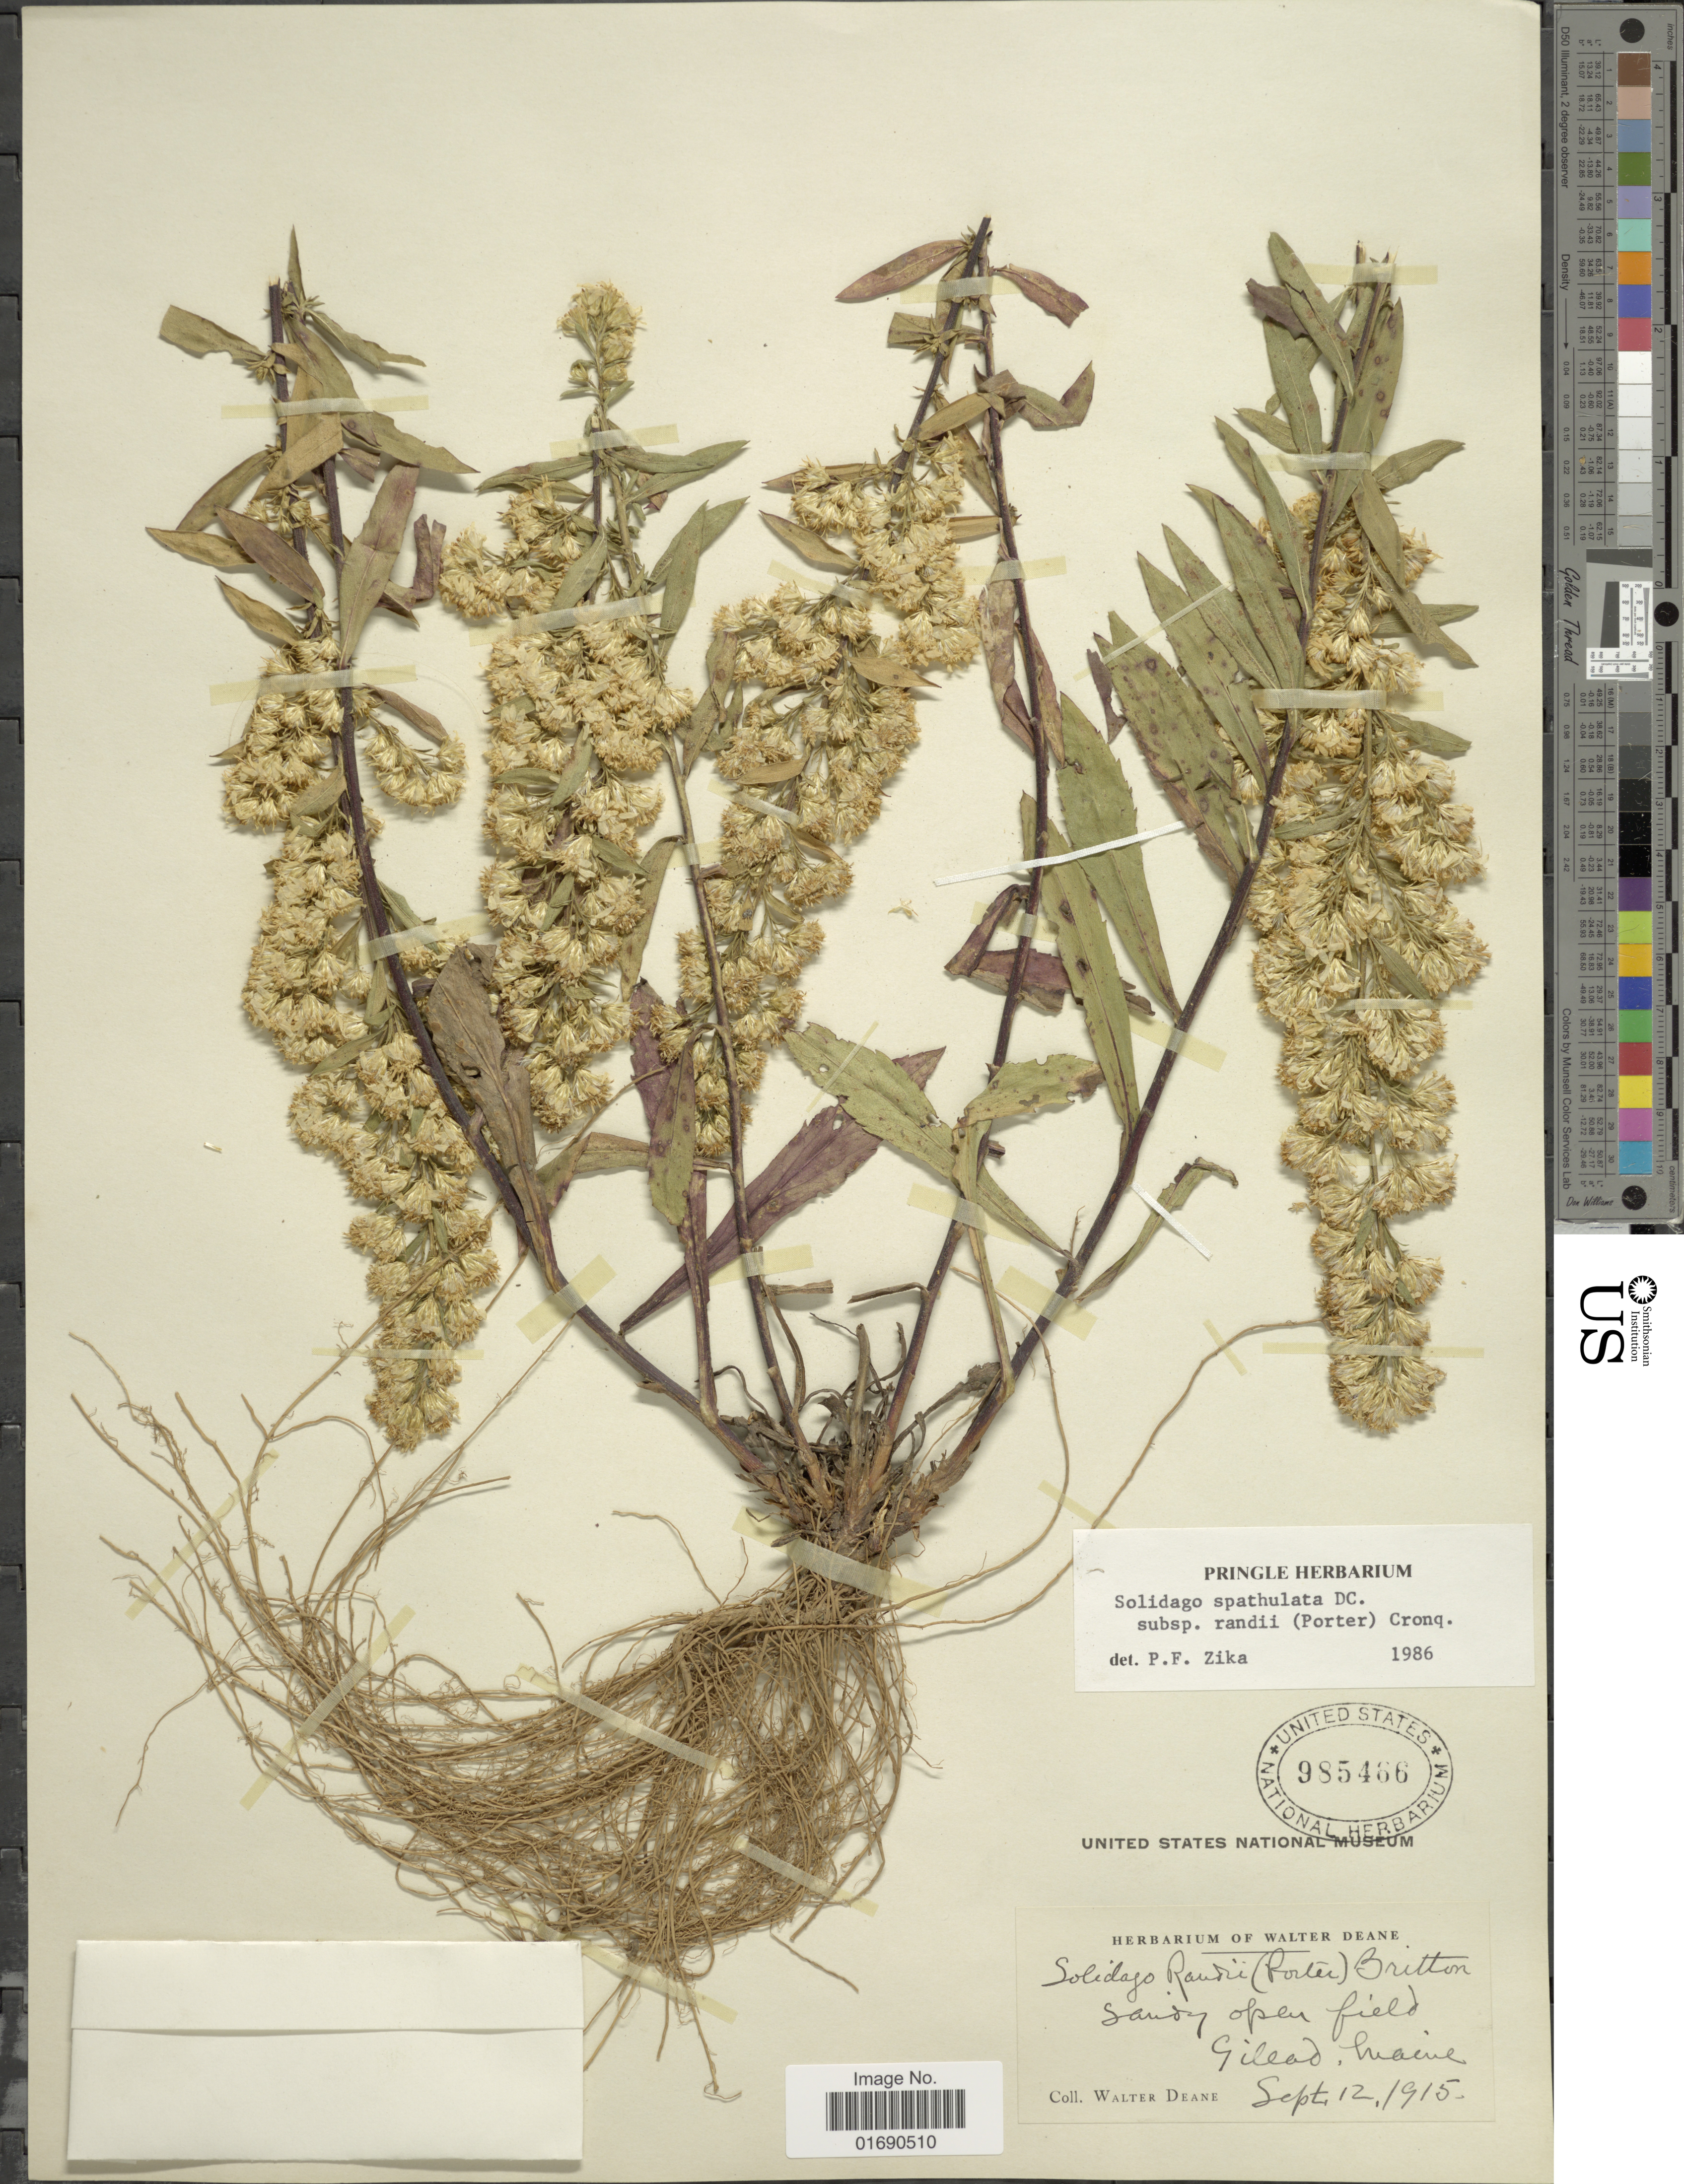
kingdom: Plantae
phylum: Tracheophyta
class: Magnoliopsida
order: Asterales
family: Asteraceae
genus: Solidago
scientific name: Solidago randii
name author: (Porter) Britton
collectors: W. Deane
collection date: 1915-09-12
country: United States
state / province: Maine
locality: Sandy open field Gilead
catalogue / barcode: US 985466